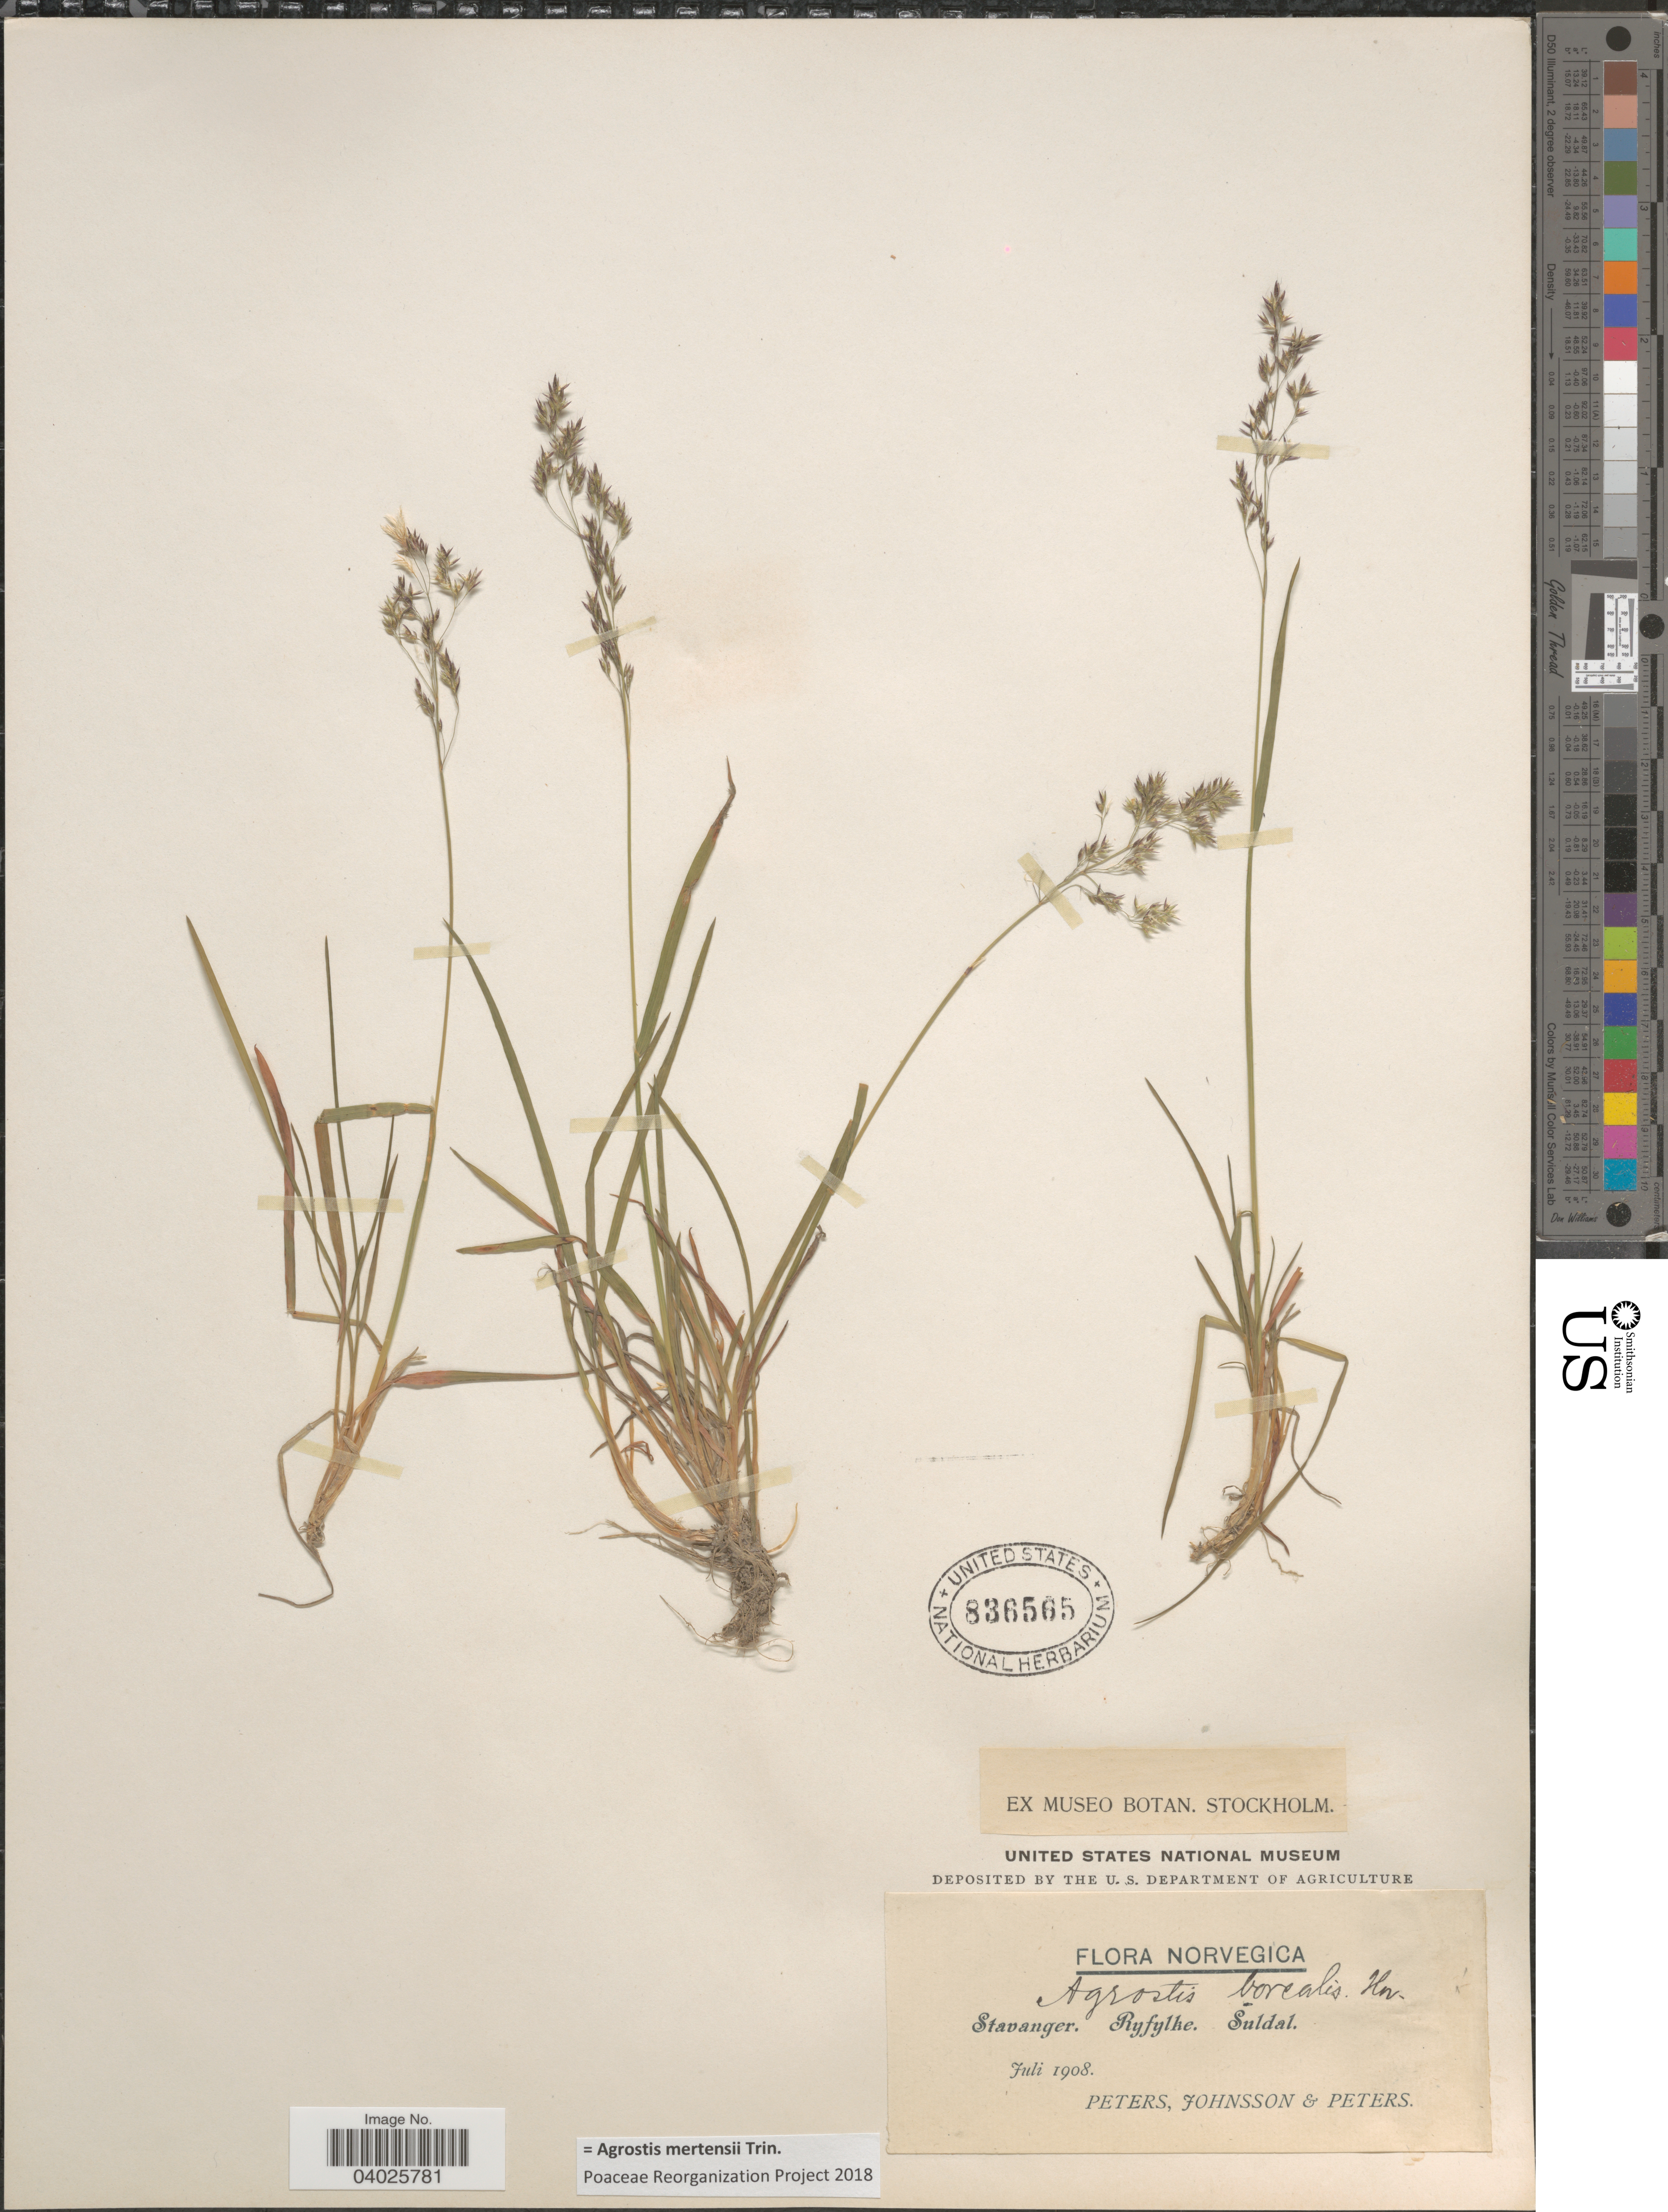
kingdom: Plantae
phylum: Tracheophyta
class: Liliopsida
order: Poales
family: Poaceae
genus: Agrostis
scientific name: Agrostis mertensii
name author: Trin.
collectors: -. Peters, Johnsson & -. Peters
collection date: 1908-07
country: Norway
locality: Norvegica. Stavanger. Ryfylhe. Suldal.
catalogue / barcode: US 836565